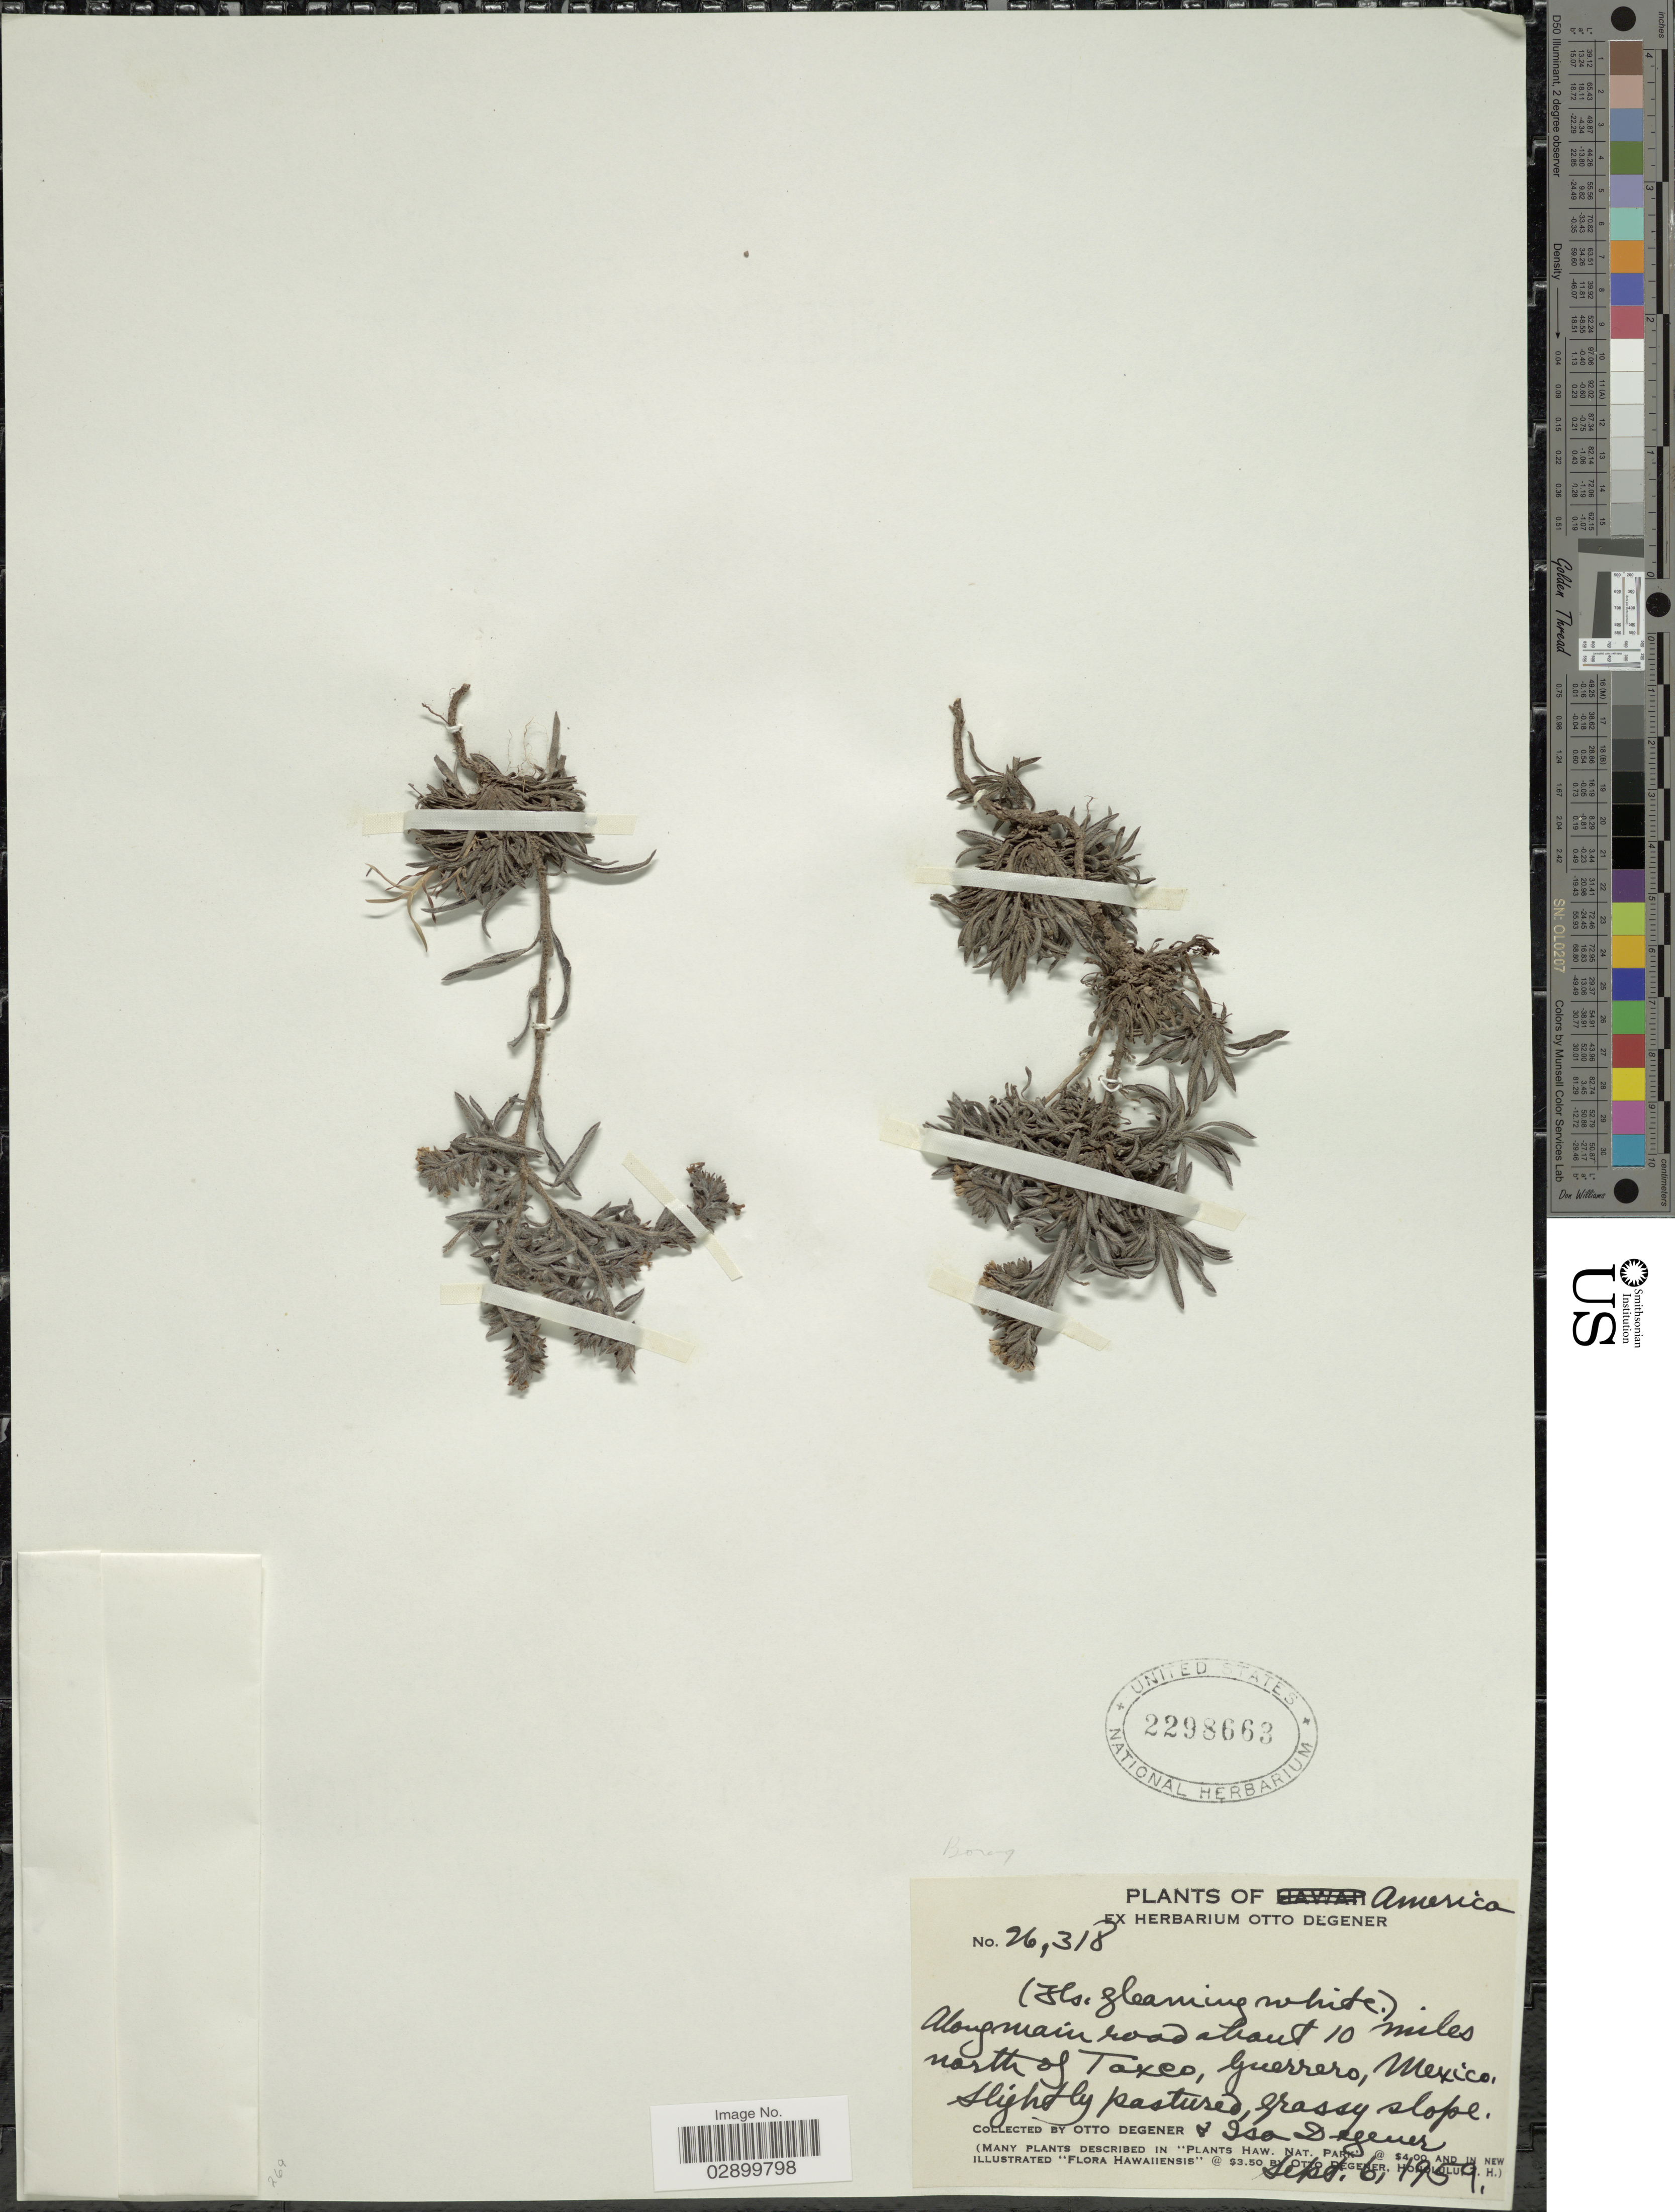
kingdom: Plantae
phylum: Tracheophyta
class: Magnoliopsida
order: Boraginales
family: Heliotropiaceae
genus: Heliotropium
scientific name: Heliotropium limbatum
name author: Benth.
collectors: O. Degener & I. Degener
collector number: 26318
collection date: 1959-09-06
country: Mexico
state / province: Guerrero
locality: Along main road about 10 miles north of Taxco.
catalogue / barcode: US 2298663